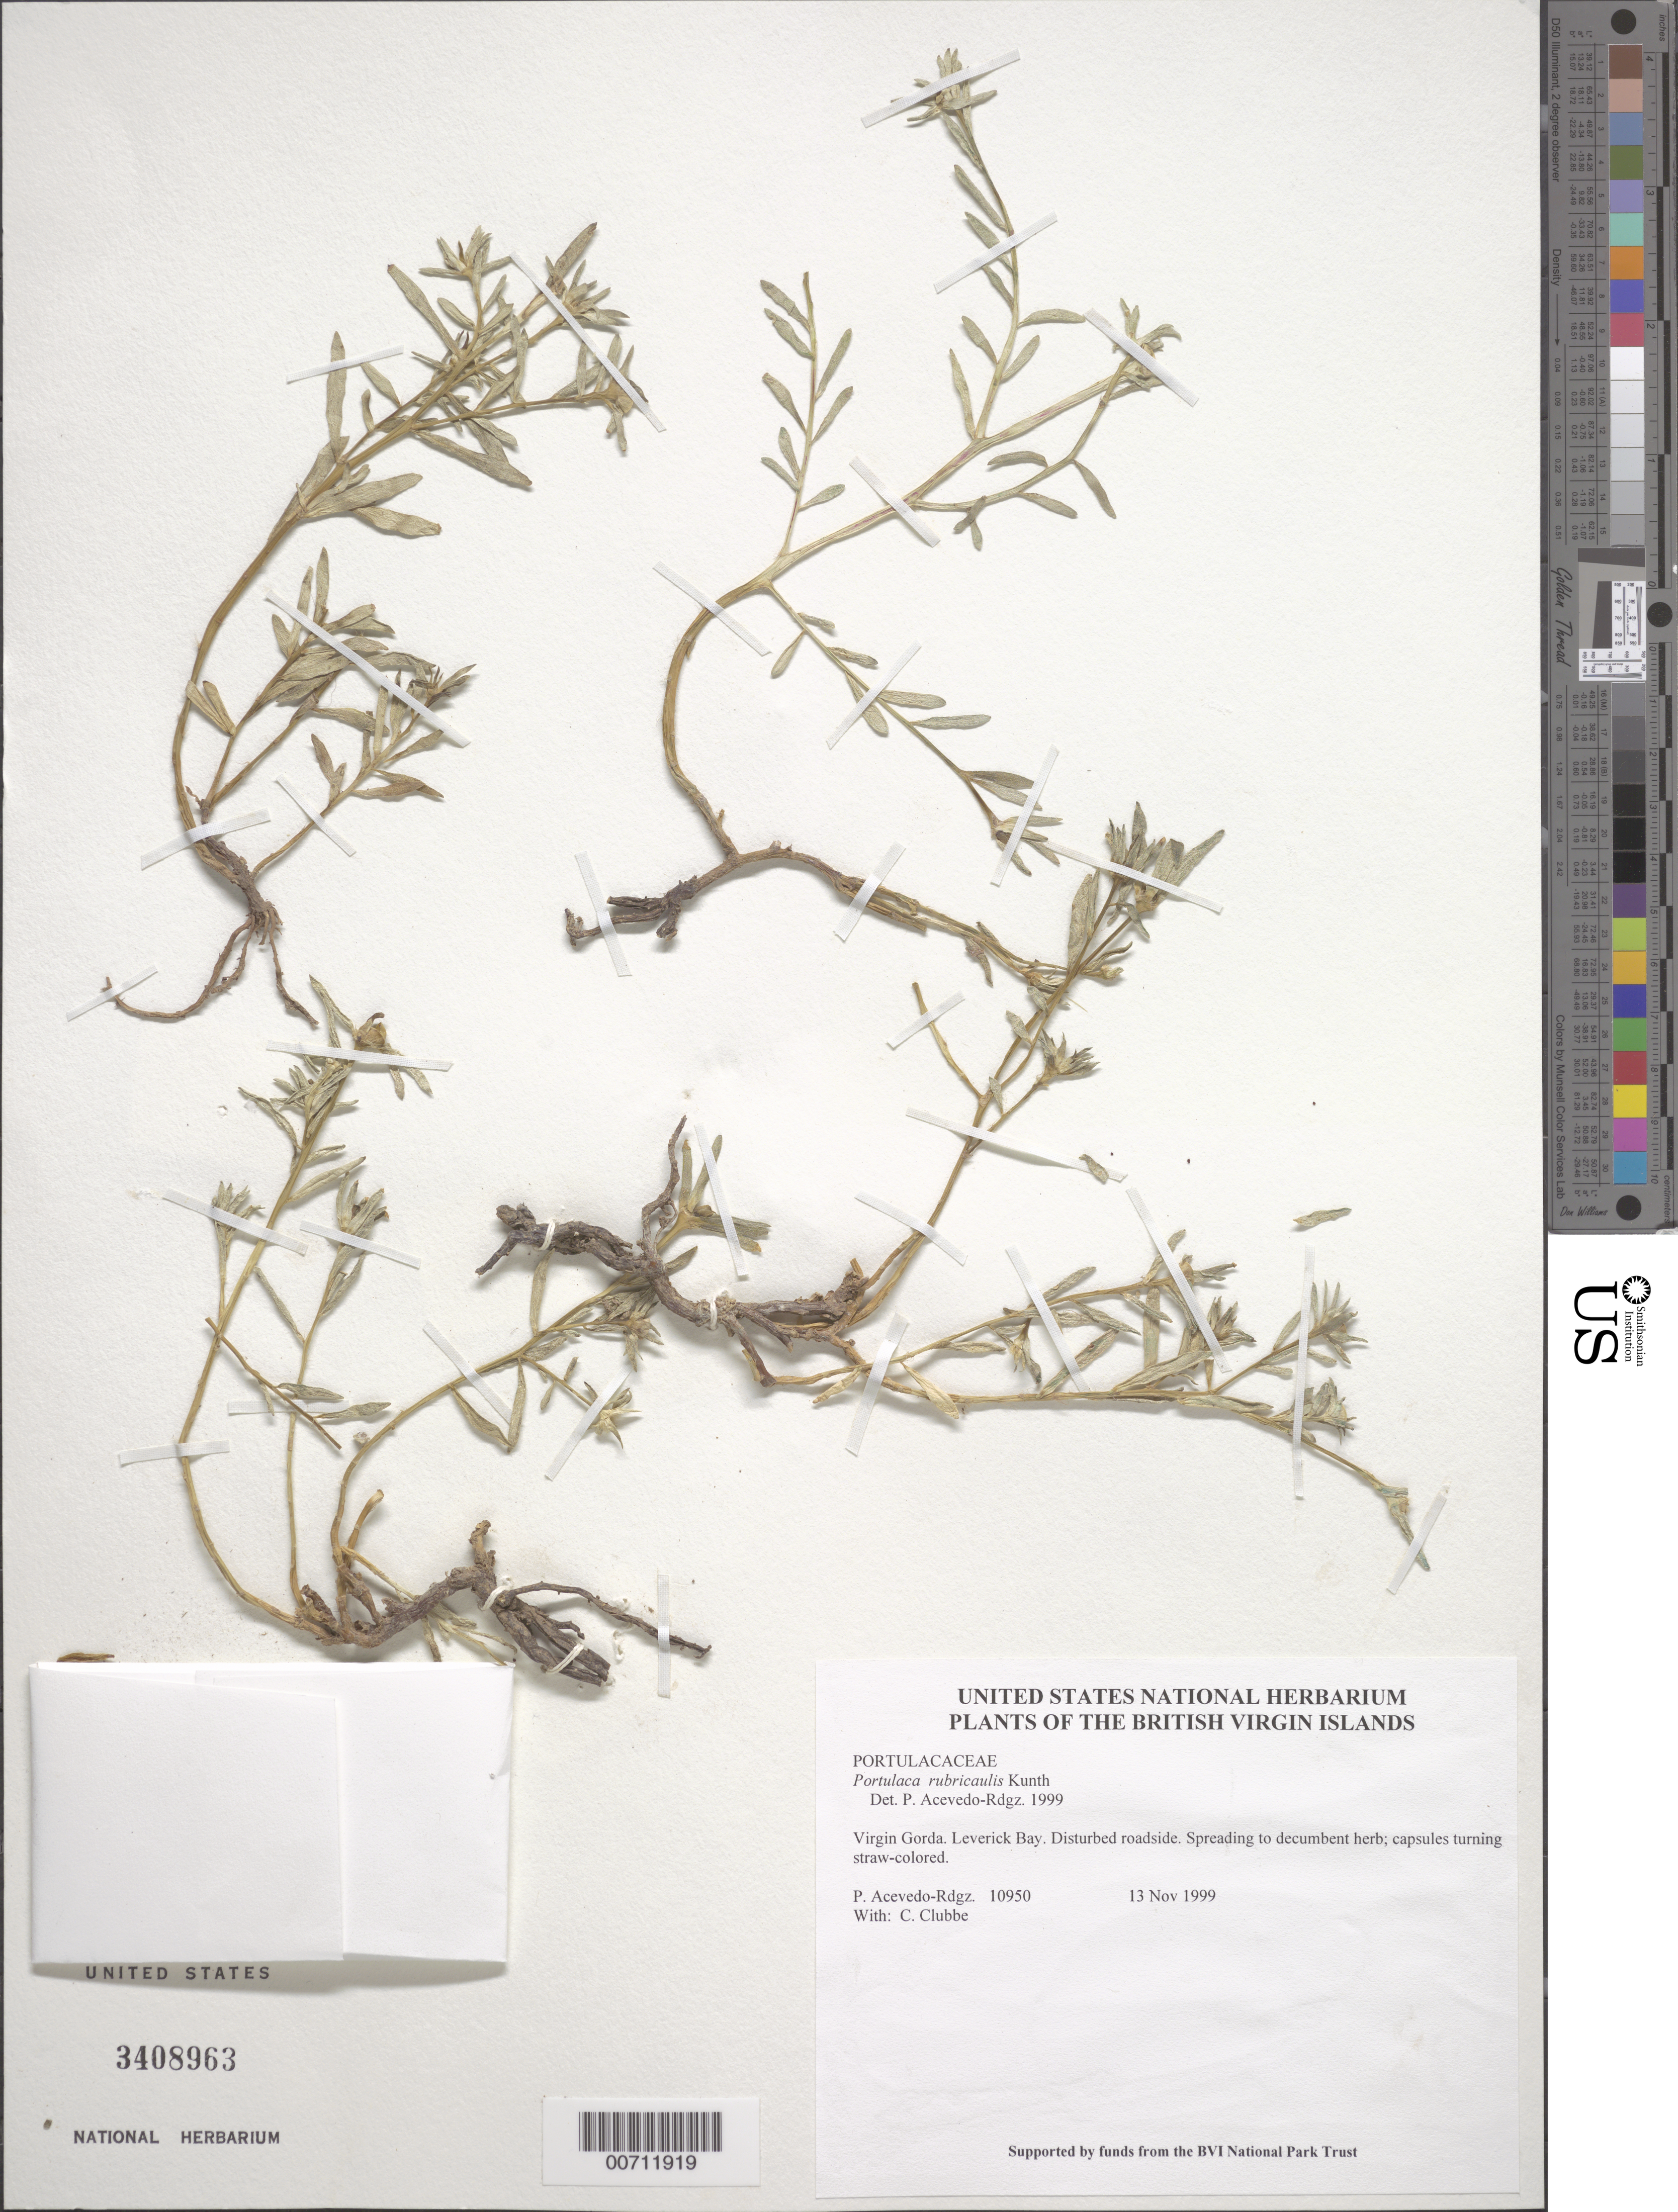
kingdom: Plantae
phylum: Tracheophyta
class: Magnoliopsida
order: Caryophyllales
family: Portulacaceae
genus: Portulaca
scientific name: Portulaca rubricaulis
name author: Kunth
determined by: Acevedo-Rodríguez, P., (BOT), Smithsonian Institution - National Museum of Natural History (UNITED STATES)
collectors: P. Acevedo-Rodr., C. Clubbe, M. Gillman & C. Hankamer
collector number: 10950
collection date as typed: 13 Nov 1999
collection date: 1999-11-13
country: British Virgin Islands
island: Virgin Gorda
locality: Leverick Bay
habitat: Disturbed roadside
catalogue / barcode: US 3408963